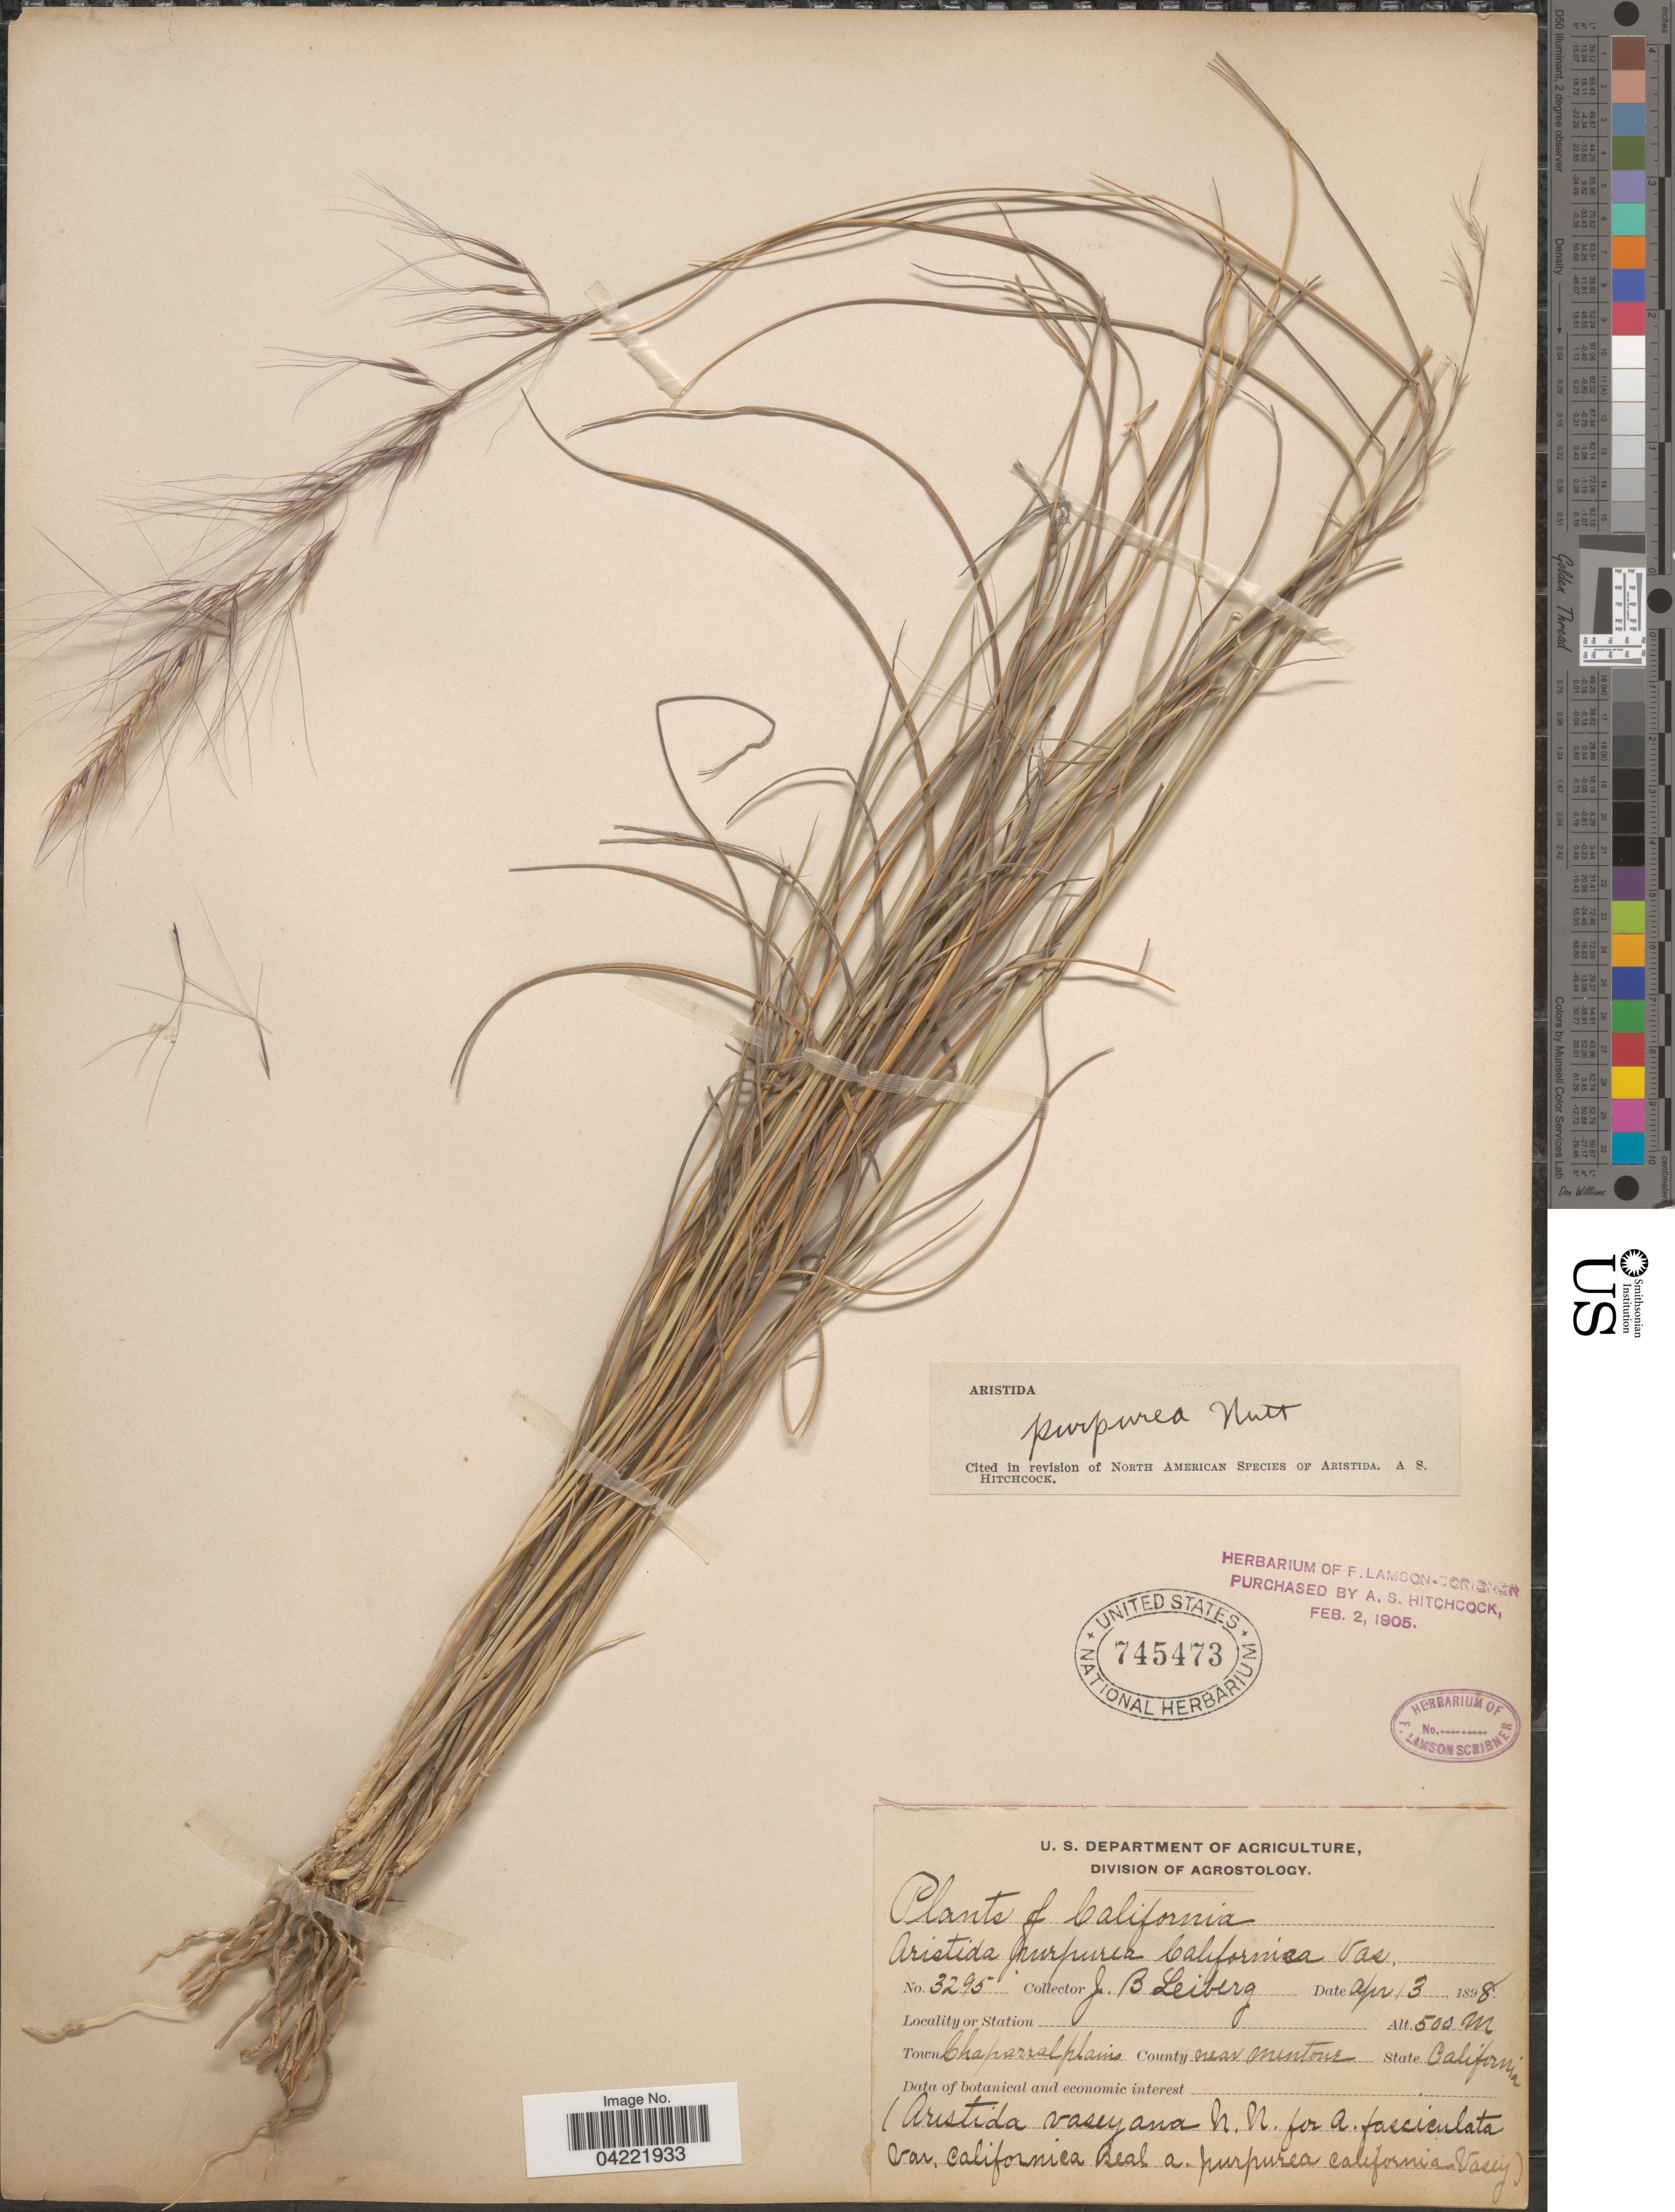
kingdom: Plantae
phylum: Tracheophyta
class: Liliopsida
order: Poales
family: Poaceae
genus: Aristida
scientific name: Aristida purpurea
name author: Nutt.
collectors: J. B. Leiberg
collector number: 3295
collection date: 1898-04-13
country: United States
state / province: California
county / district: San Bernardino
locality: Town Chaparral plains. County near Mentone.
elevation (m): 500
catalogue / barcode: US 745473